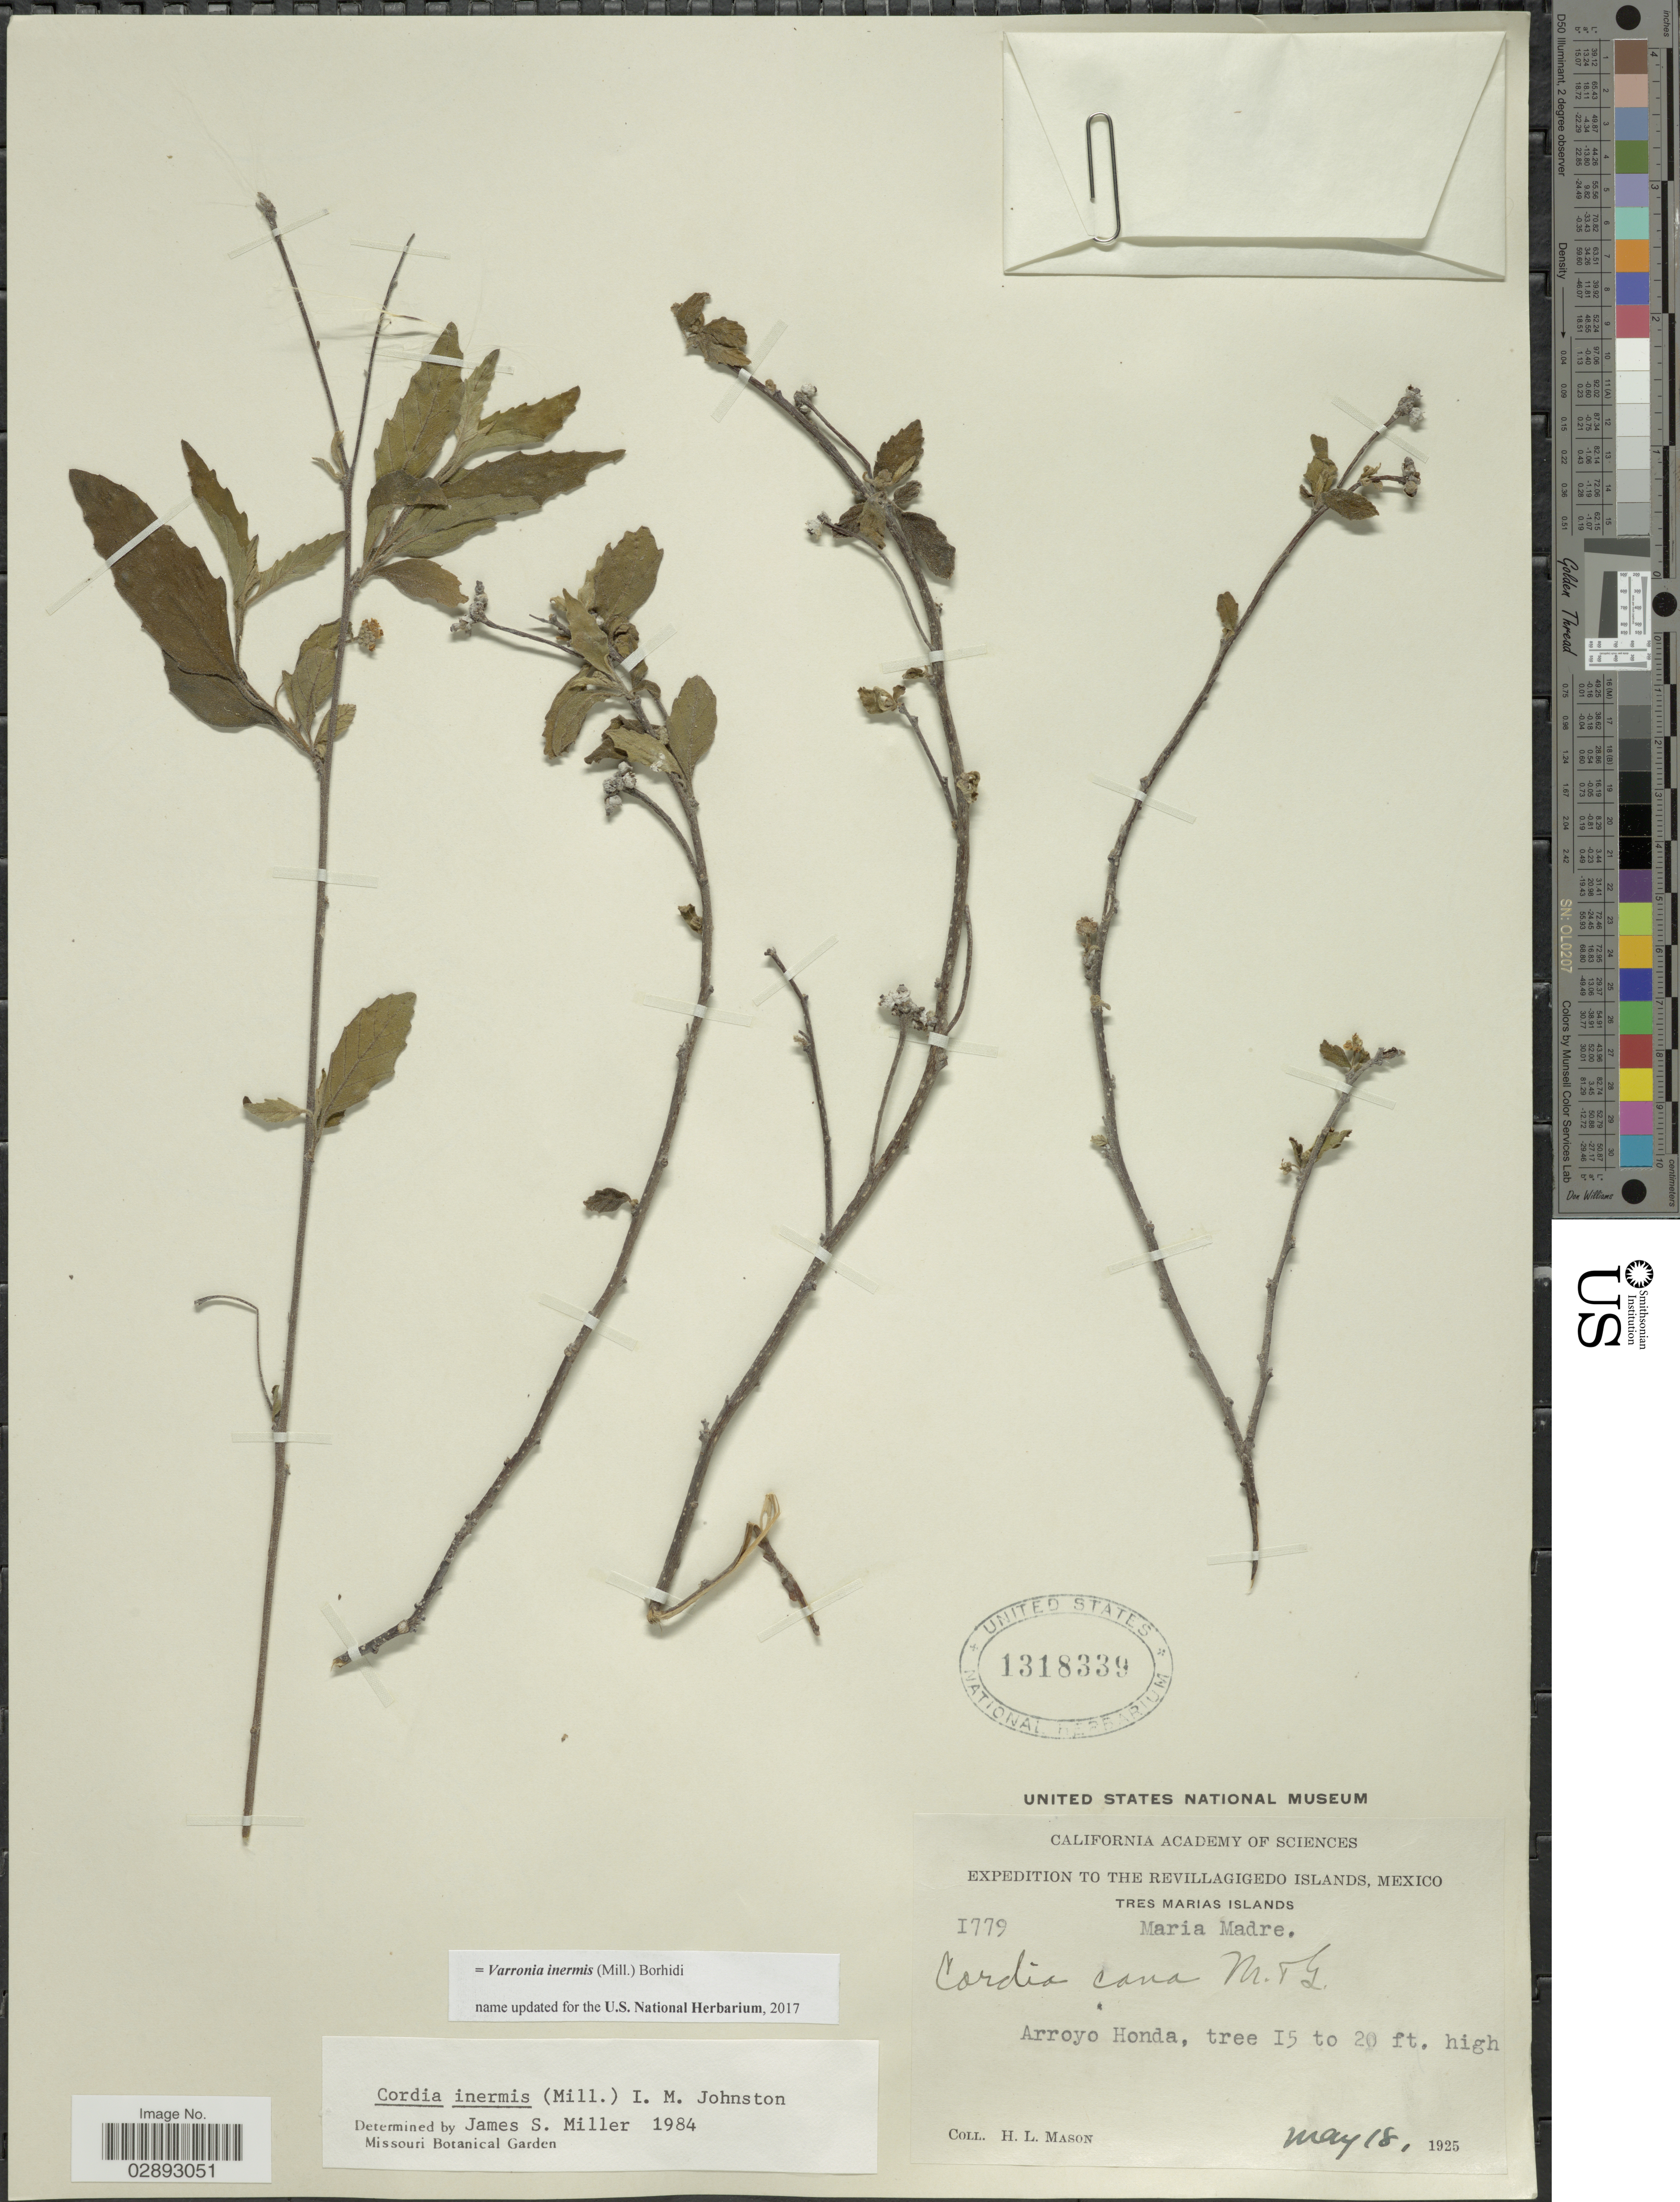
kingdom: Plantae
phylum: Tracheophyta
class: Magnoliopsida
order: Boraginales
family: Cordiaceae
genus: Varronia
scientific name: Varronia inermis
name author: (Mill.) Borhidi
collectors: H. L. Mason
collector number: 1779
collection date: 1925-05-18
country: Mexico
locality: Revillagigedo Islands. Tres Marias Islands. Maria Madre. Arroyo Honda.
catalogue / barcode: US 1318339